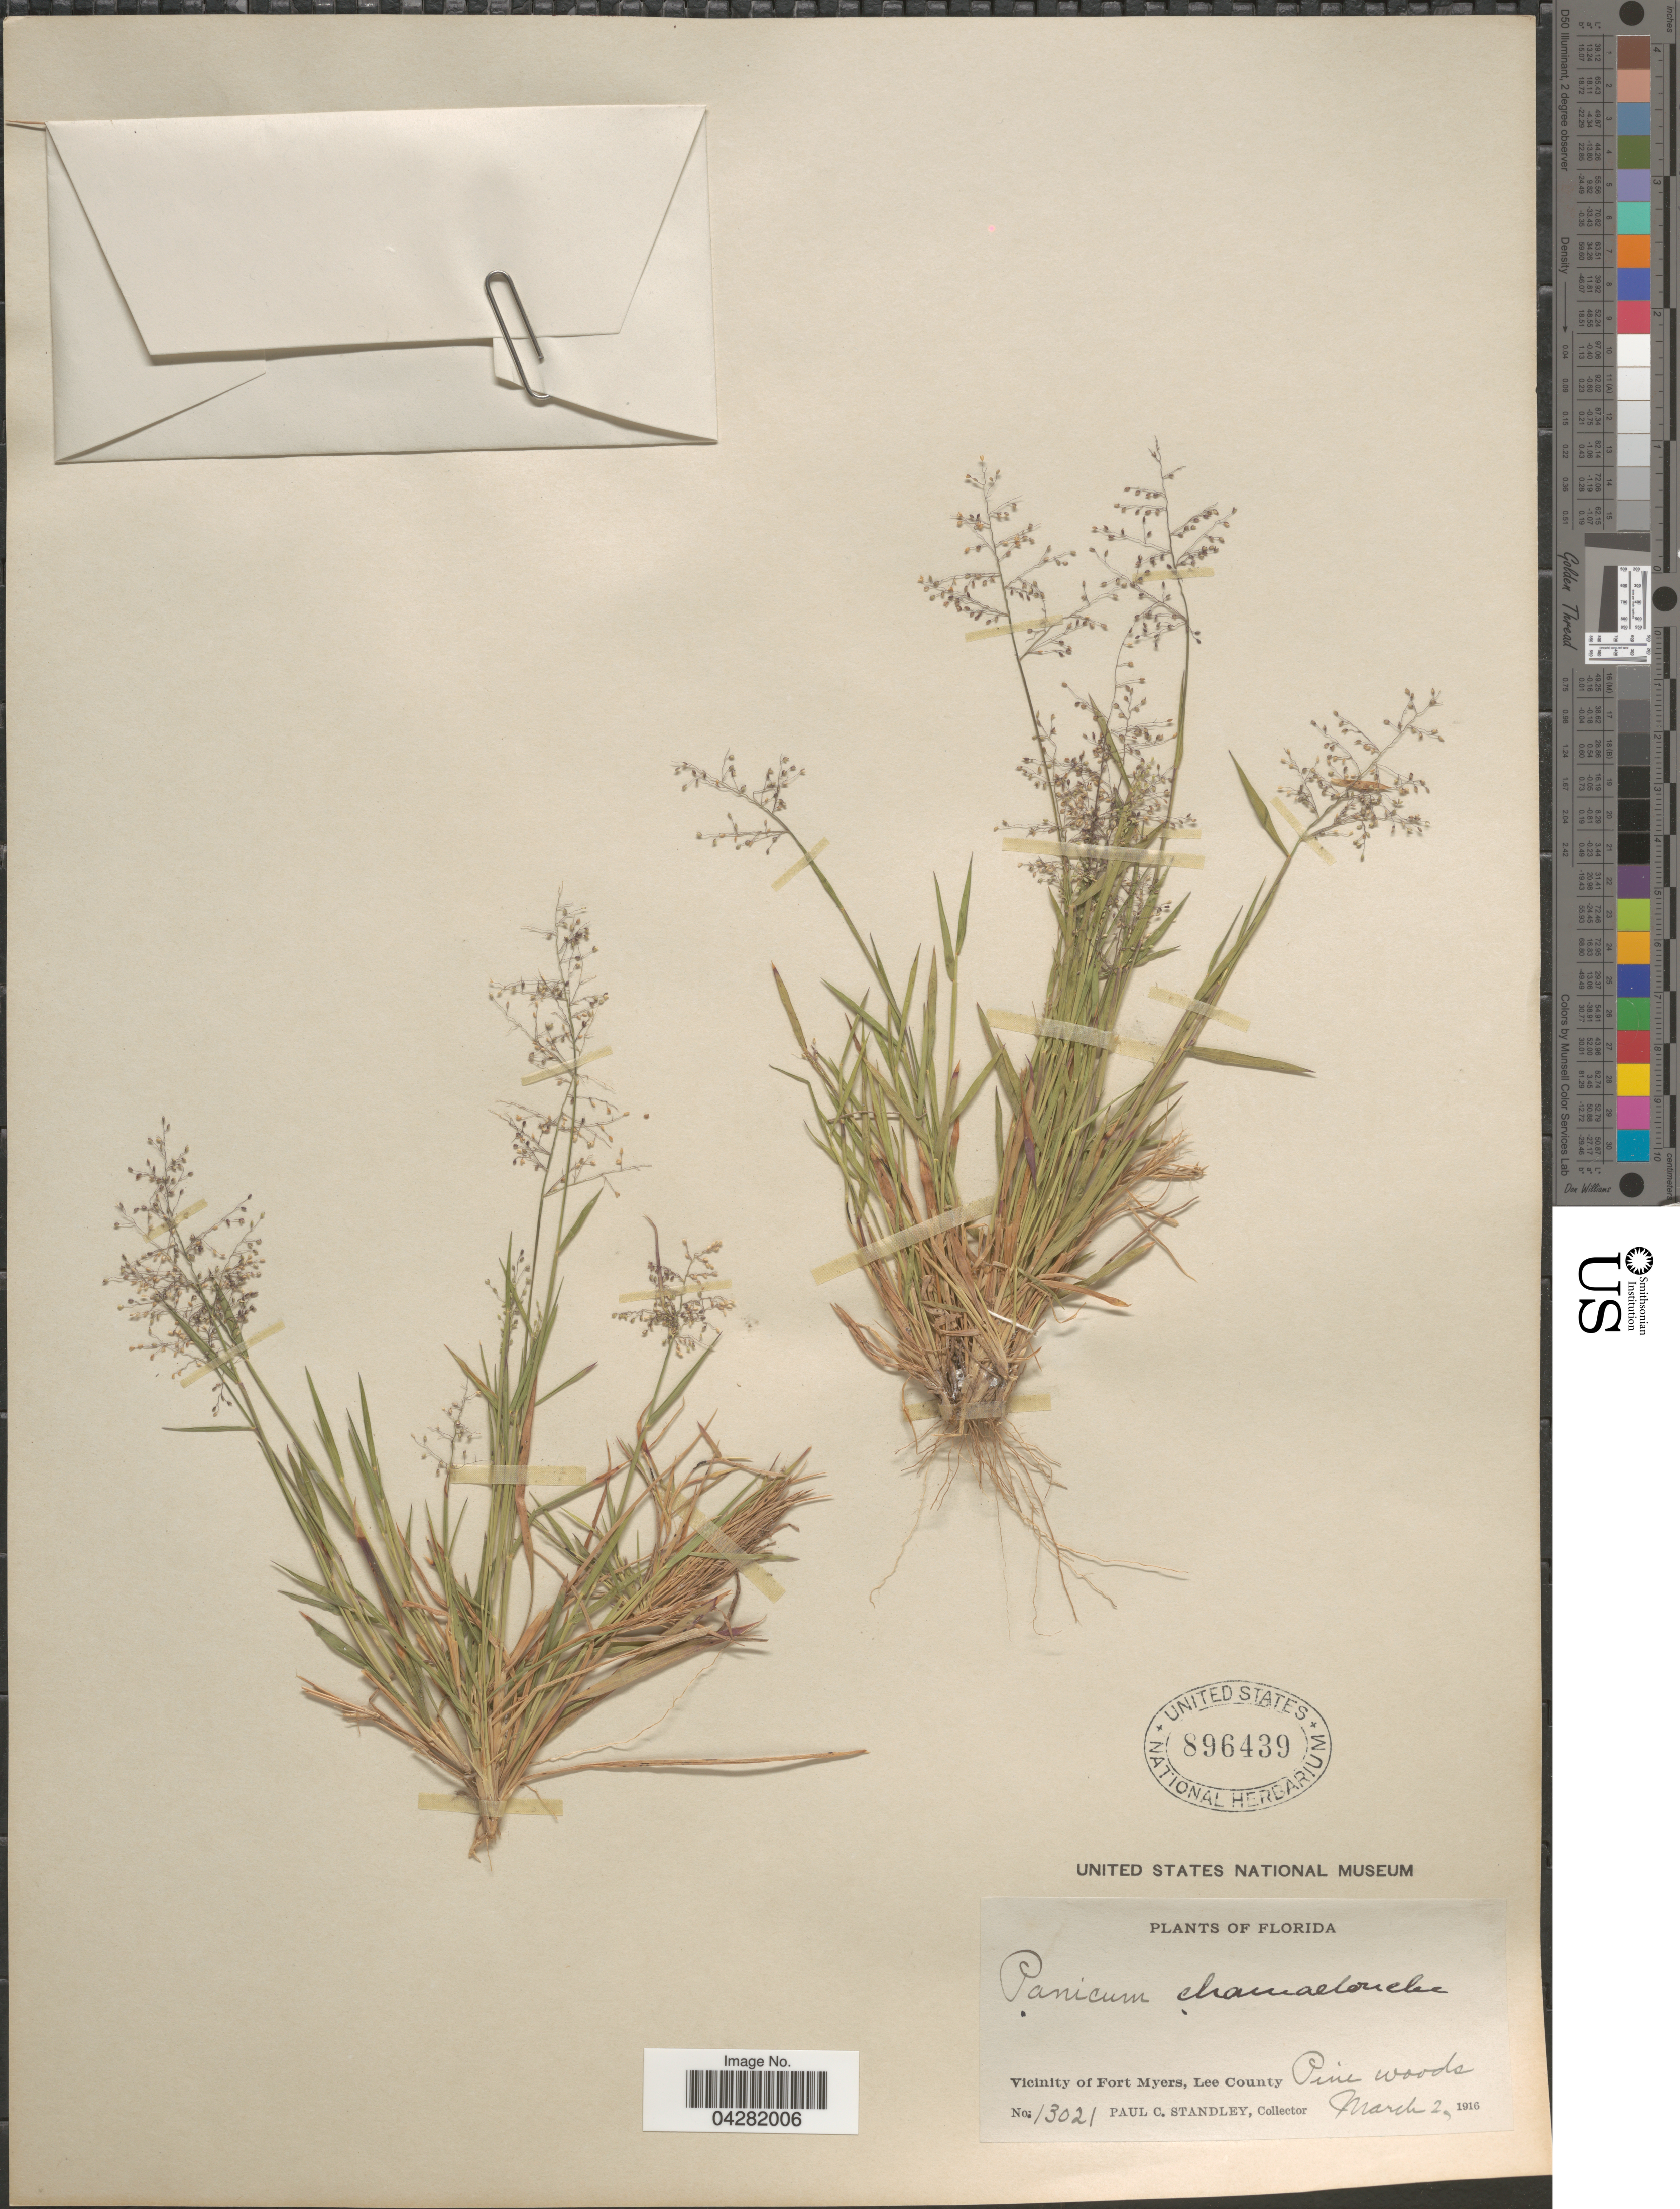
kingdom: Plantae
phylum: Tracheophyta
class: Liliopsida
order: Poales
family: Poaceae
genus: Dichanthelium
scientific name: Dichanthelium ensifolium var. ensifolium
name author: (Baldwin ex Elliot) Gould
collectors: P. C. Standley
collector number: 13021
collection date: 1916-03-02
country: United States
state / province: Florida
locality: Vicinity of Fort Myers, Lee County.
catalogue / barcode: US 896439